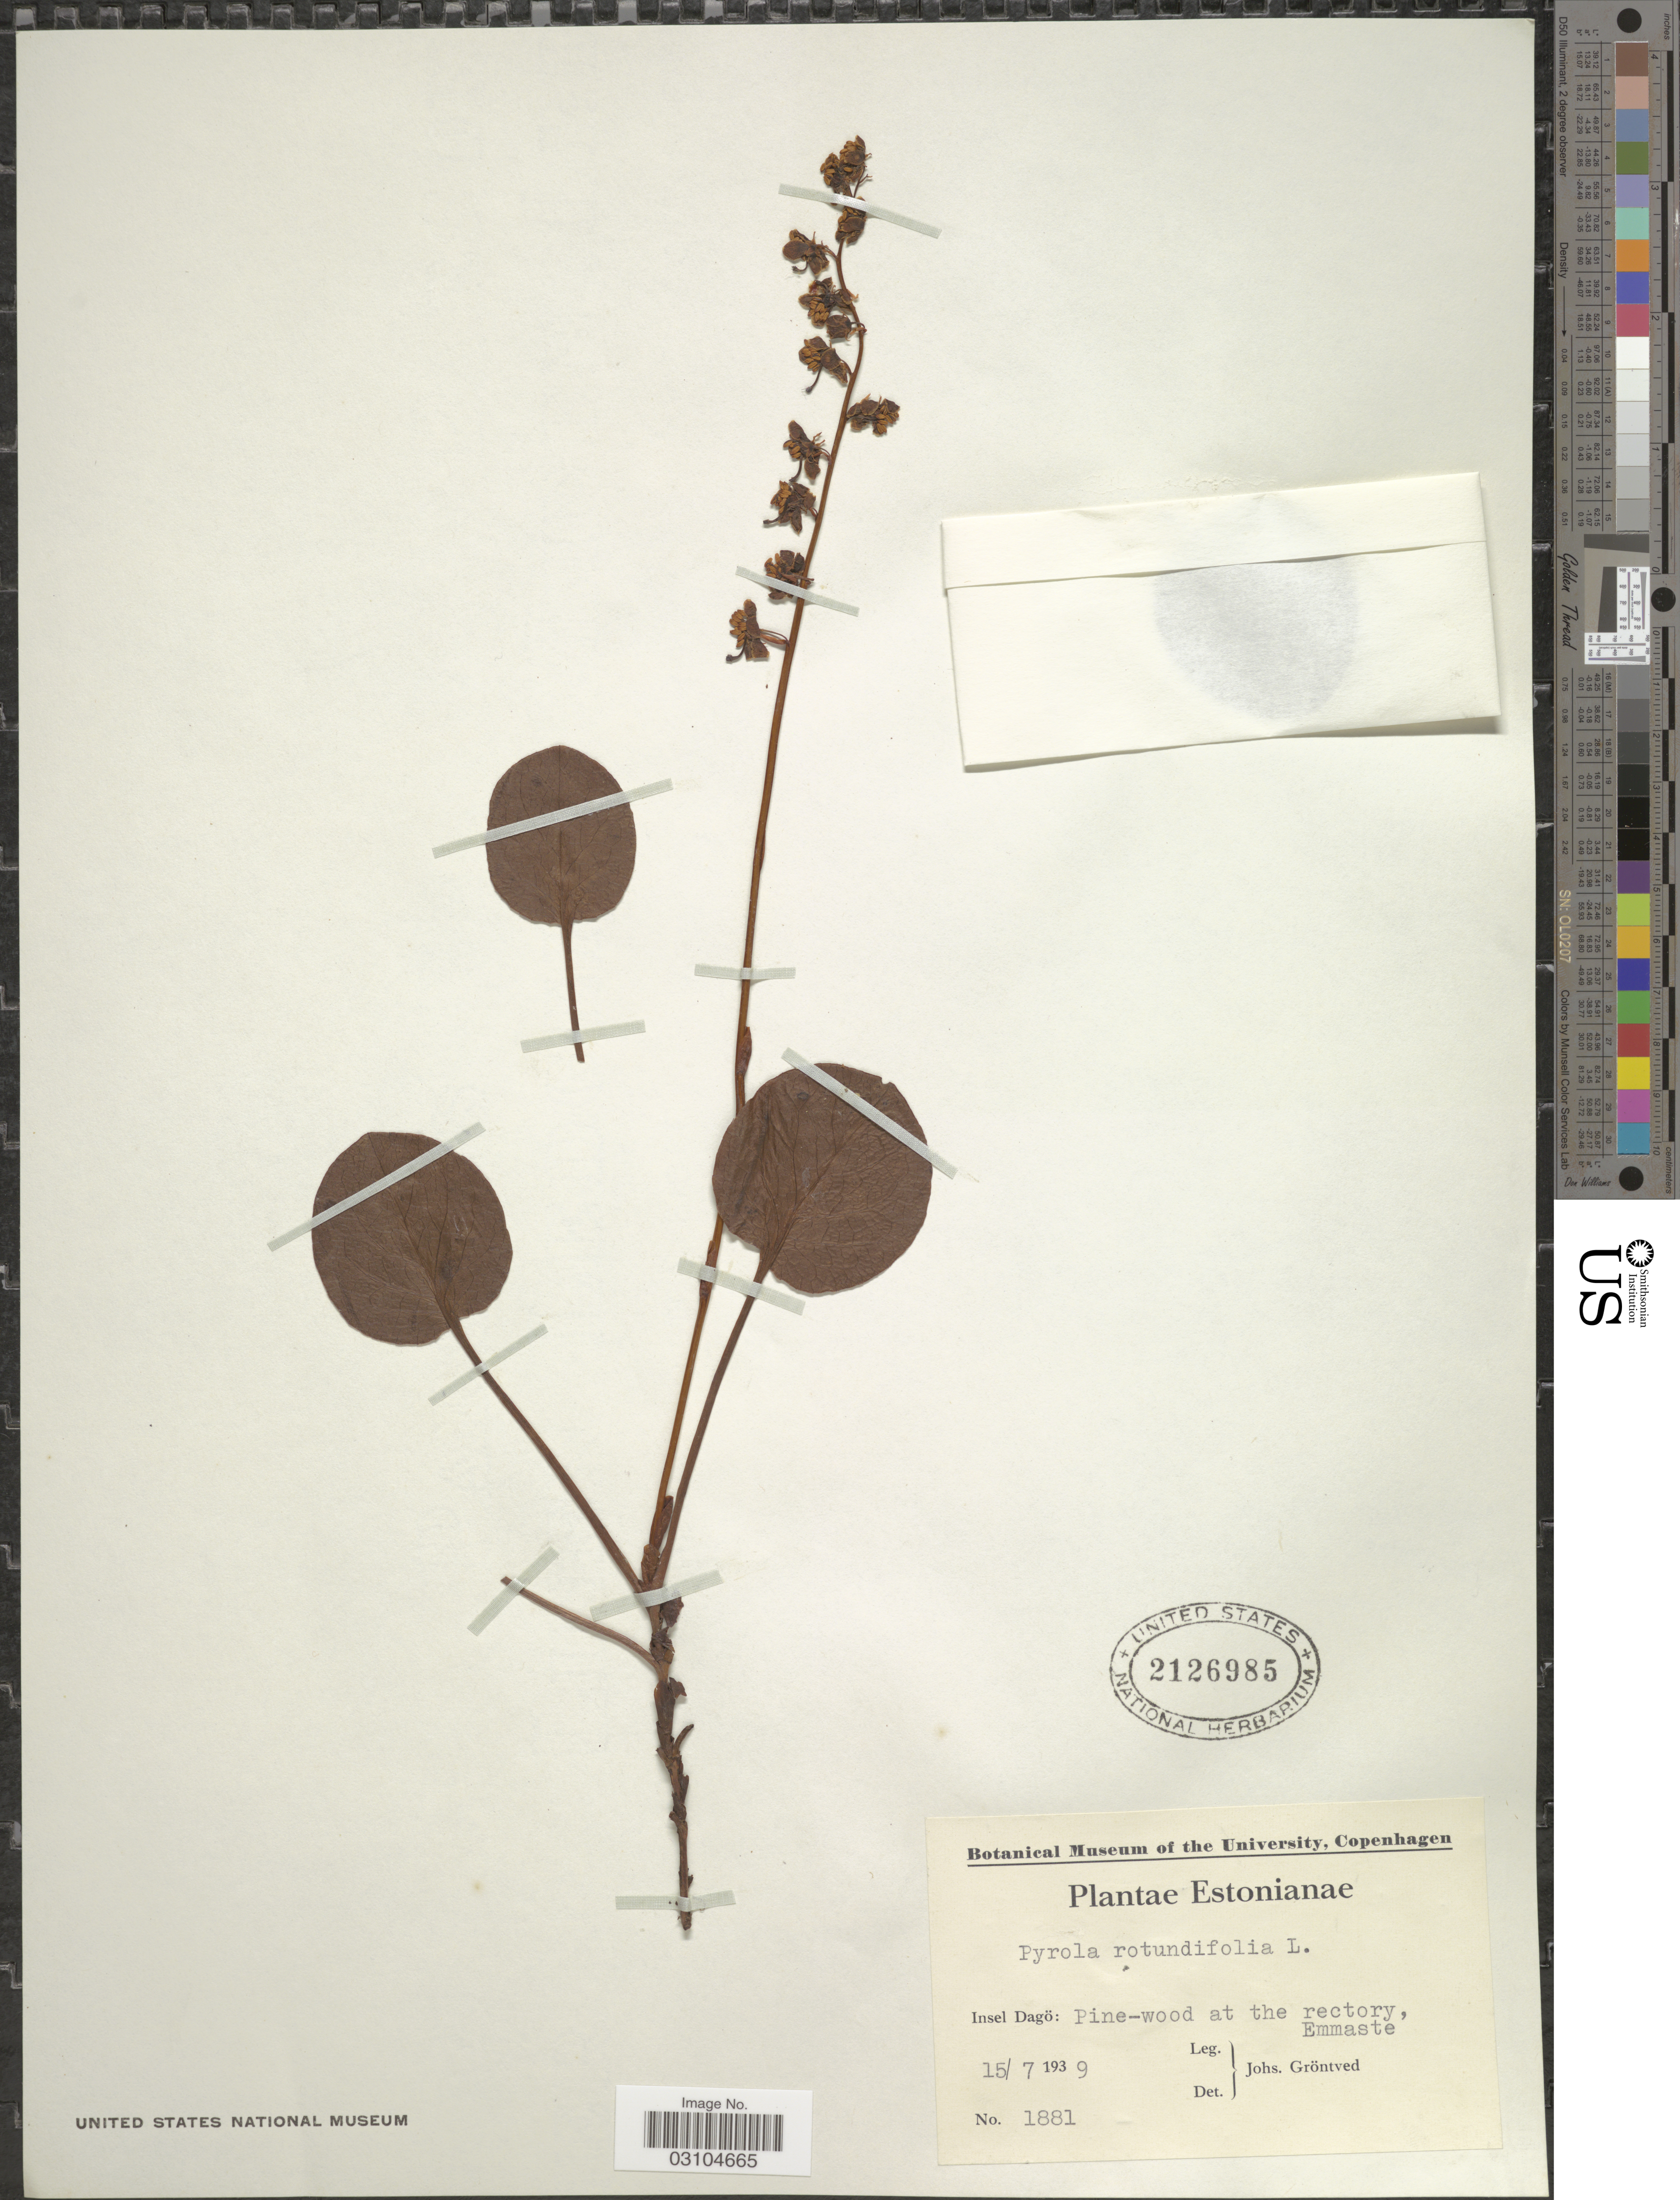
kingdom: Plantae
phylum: Tracheophyta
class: Magnoliopsida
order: Ericales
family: Ericaceae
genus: Pyrola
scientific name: Pyrola rotundifolia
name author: L.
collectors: J. Gröntved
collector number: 1881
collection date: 1939-07-15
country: Estonia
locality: Estonianae. Insel Dägo: Pine-wood at the rectory, Emmaste.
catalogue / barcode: US 2126985